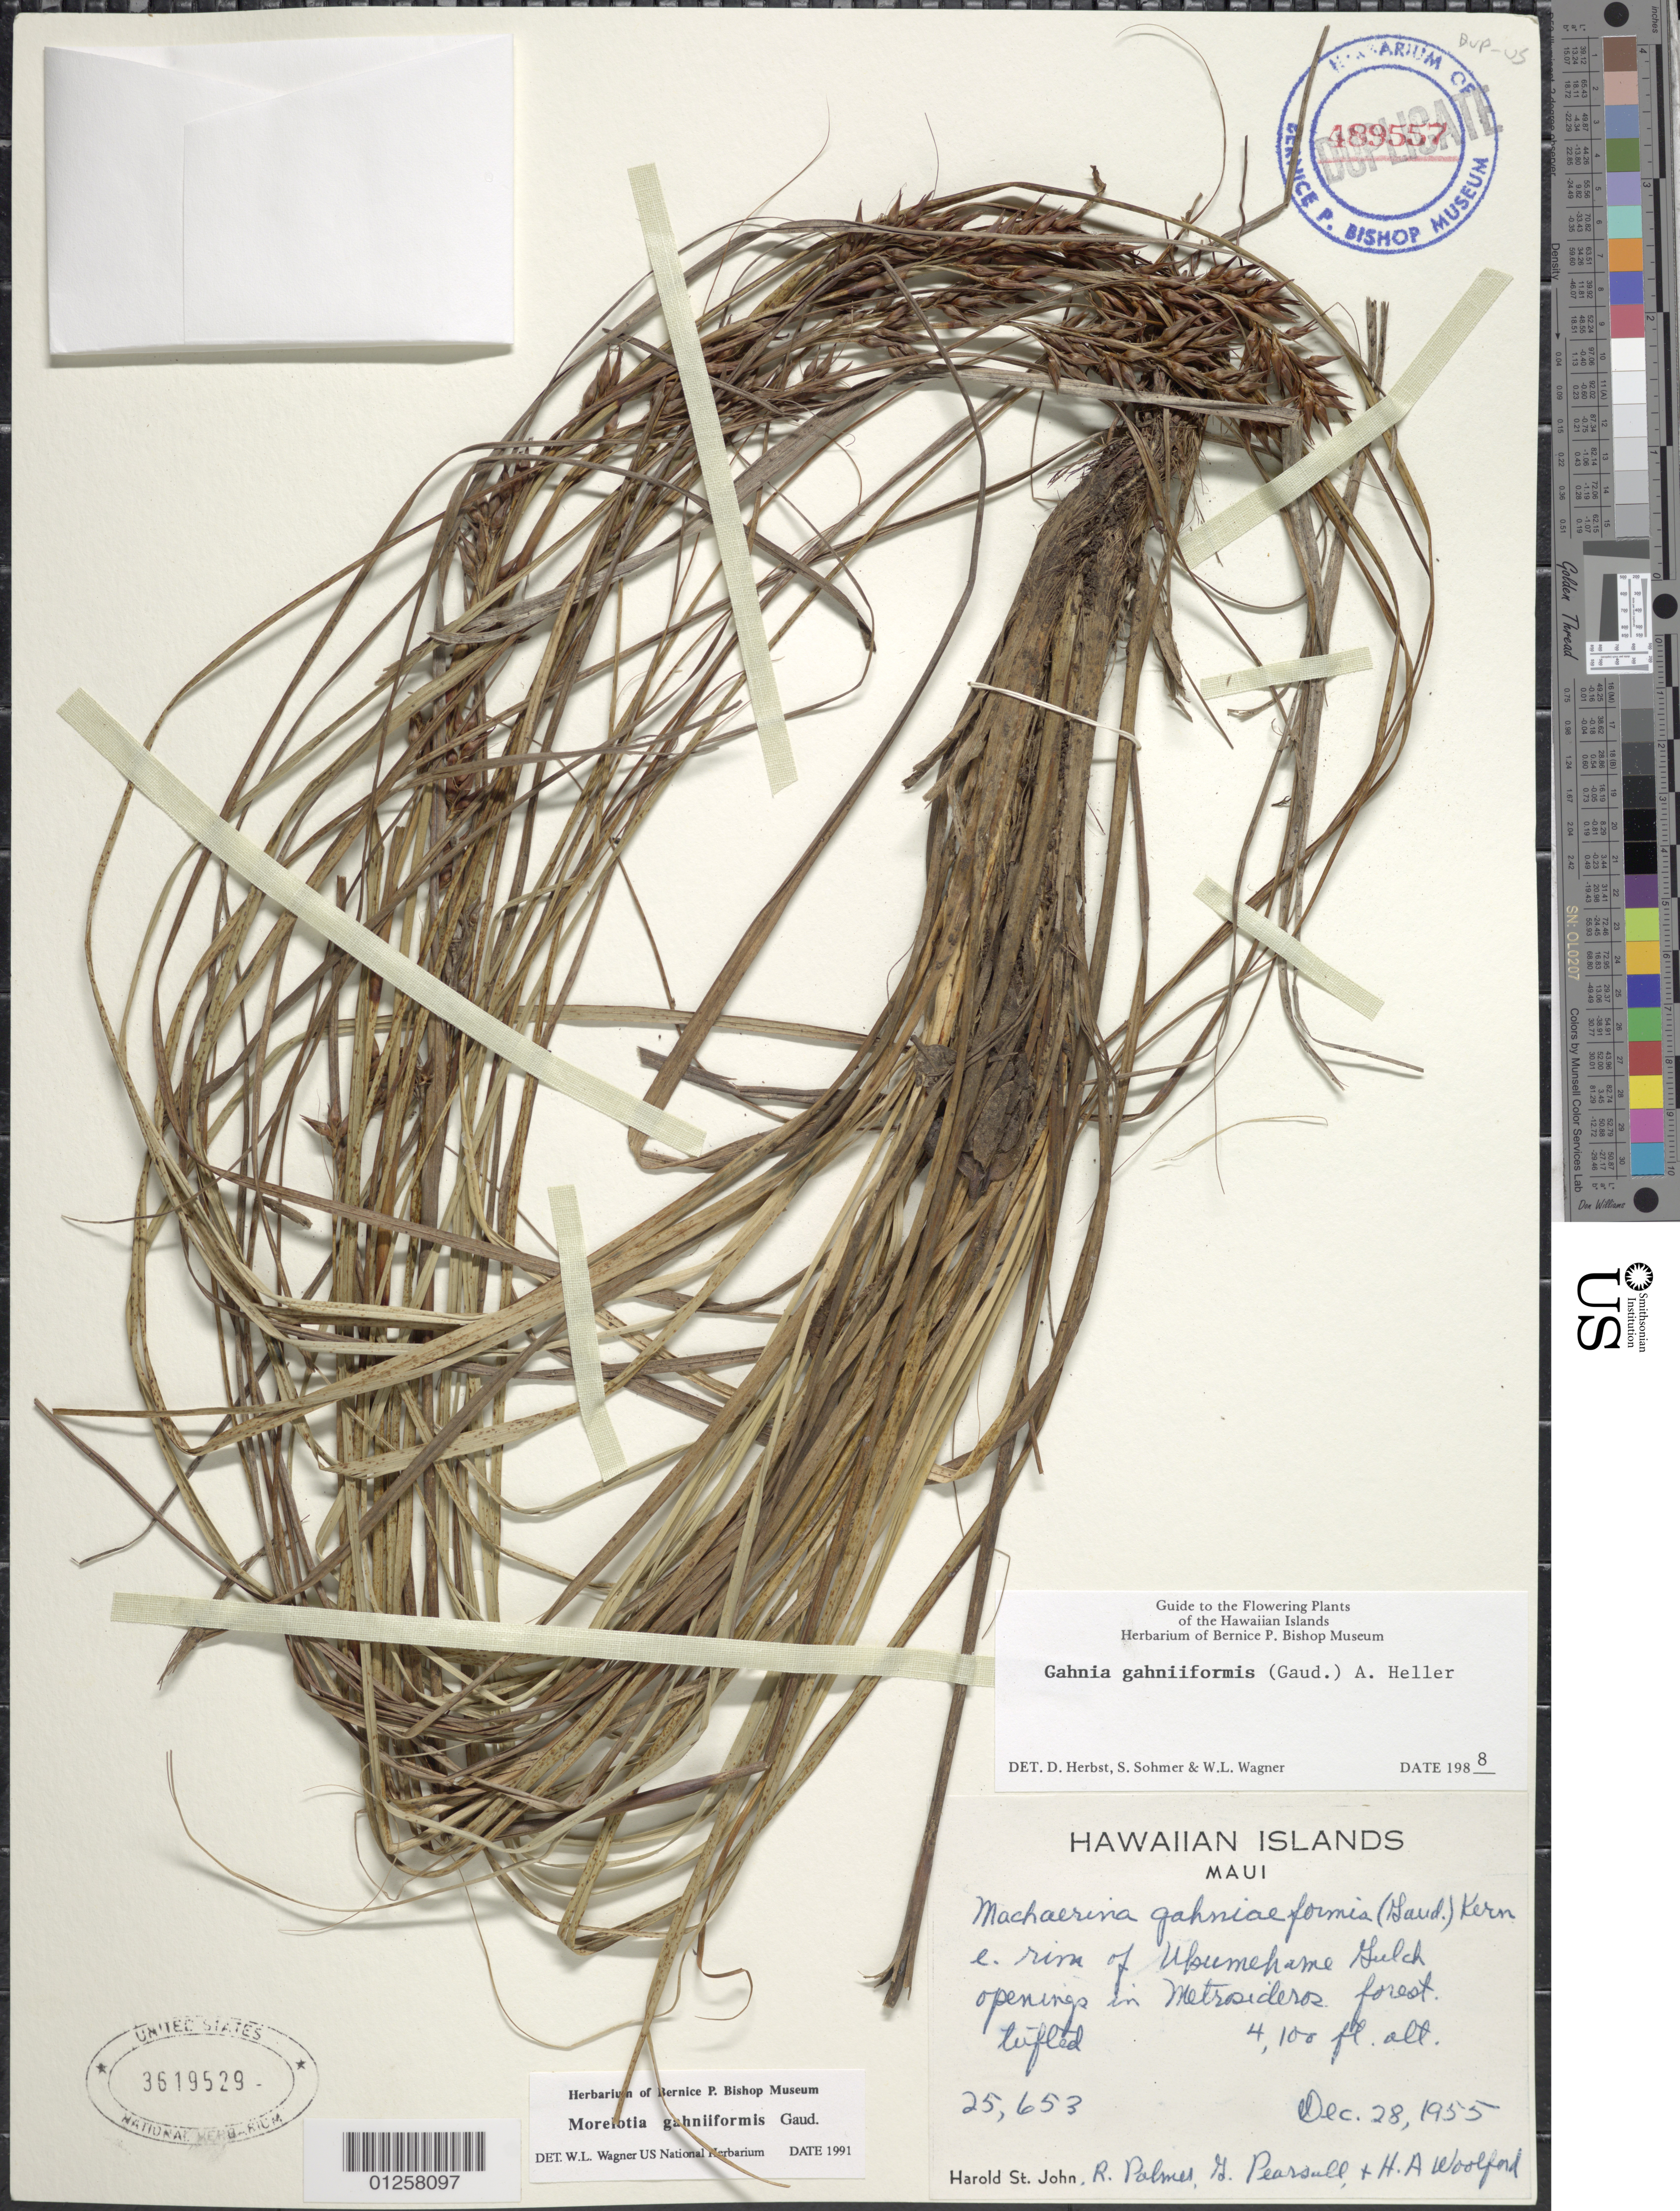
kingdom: Plantae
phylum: Tracheophyta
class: Liliopsida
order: Poales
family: Cyperaceae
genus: Morelotia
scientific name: Morelotia gahniiformis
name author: Gaudich.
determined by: Wagner, W. L., (BOT), Smithsonian Institution - National Museum of Natural History (UNITED STATES)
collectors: H. St. John, R. Palmer, G. Pearsall & H. Woolford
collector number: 25653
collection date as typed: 28 Dec 1955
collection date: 1955-12-28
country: United States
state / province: Hawaii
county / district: Maui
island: Maui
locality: E rim of Ukumehume Gulch.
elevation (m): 1250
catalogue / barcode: US 3619529